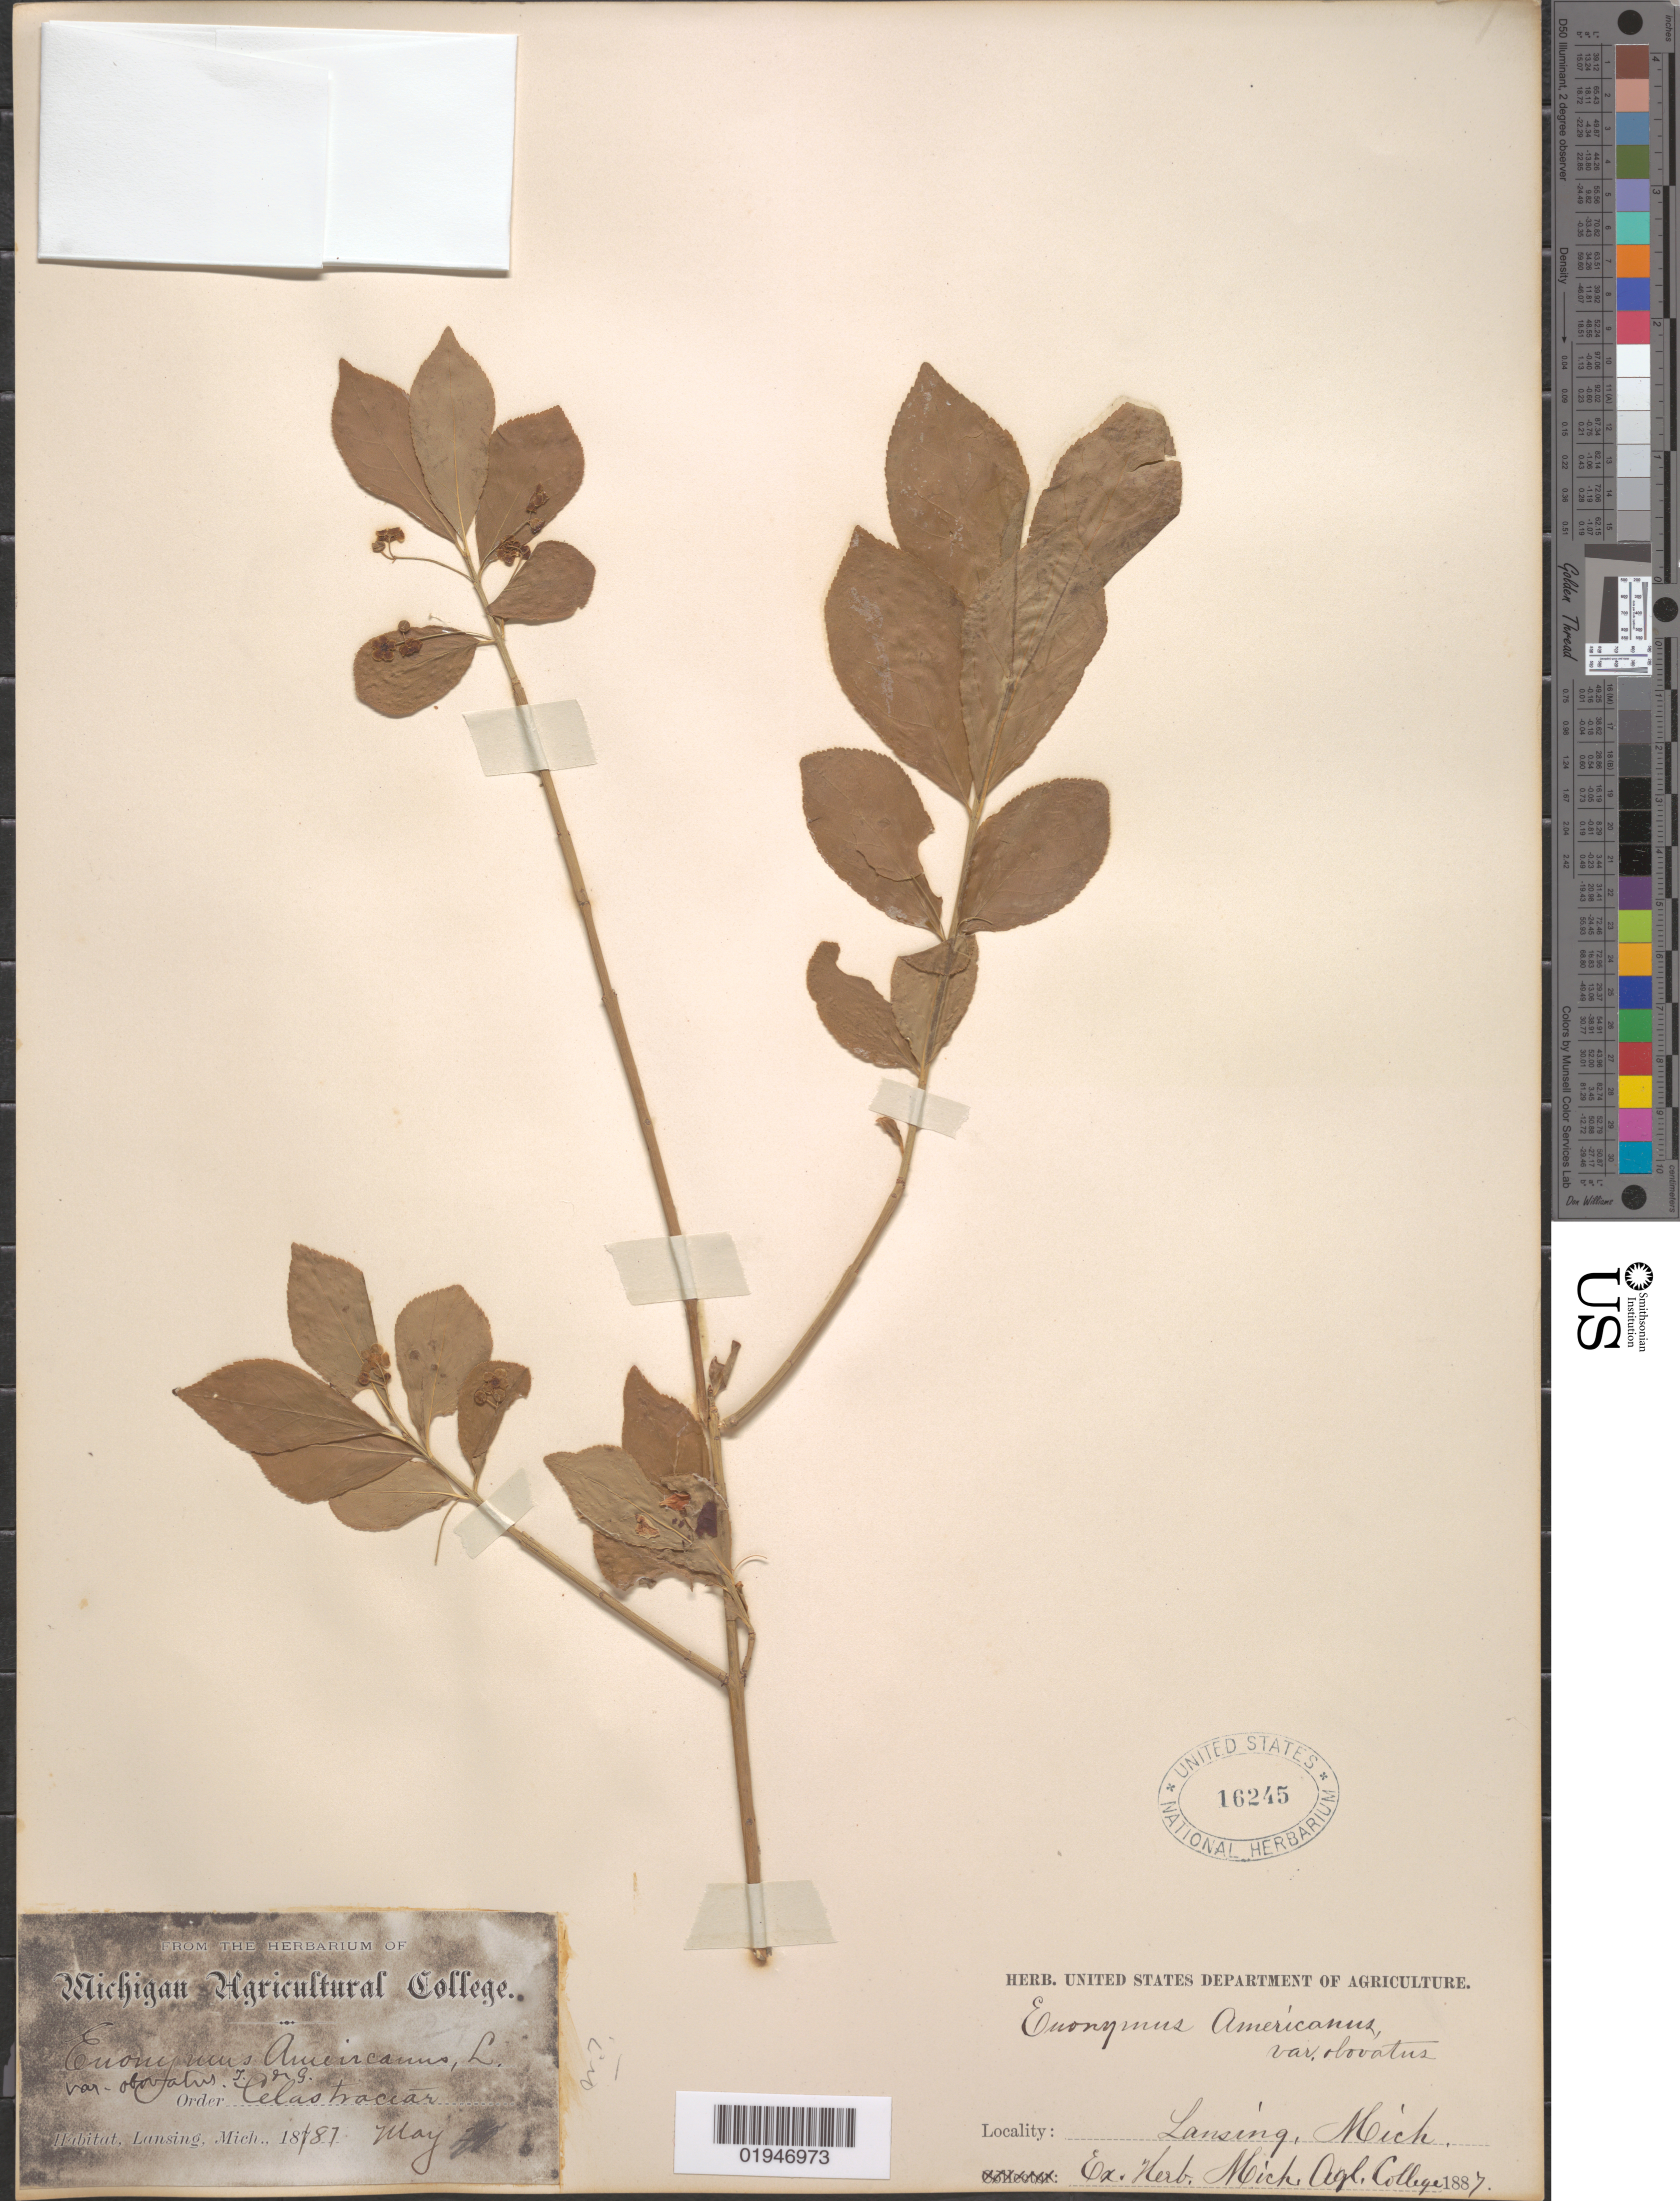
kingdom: Plantae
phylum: Tracheophyta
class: Magnoliopsida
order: Celastrales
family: Celastraceae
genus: Euonymus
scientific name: Euonymus obovatus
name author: Nutt.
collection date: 1887-05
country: United States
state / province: Michigan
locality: Lansing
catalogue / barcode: US 16245